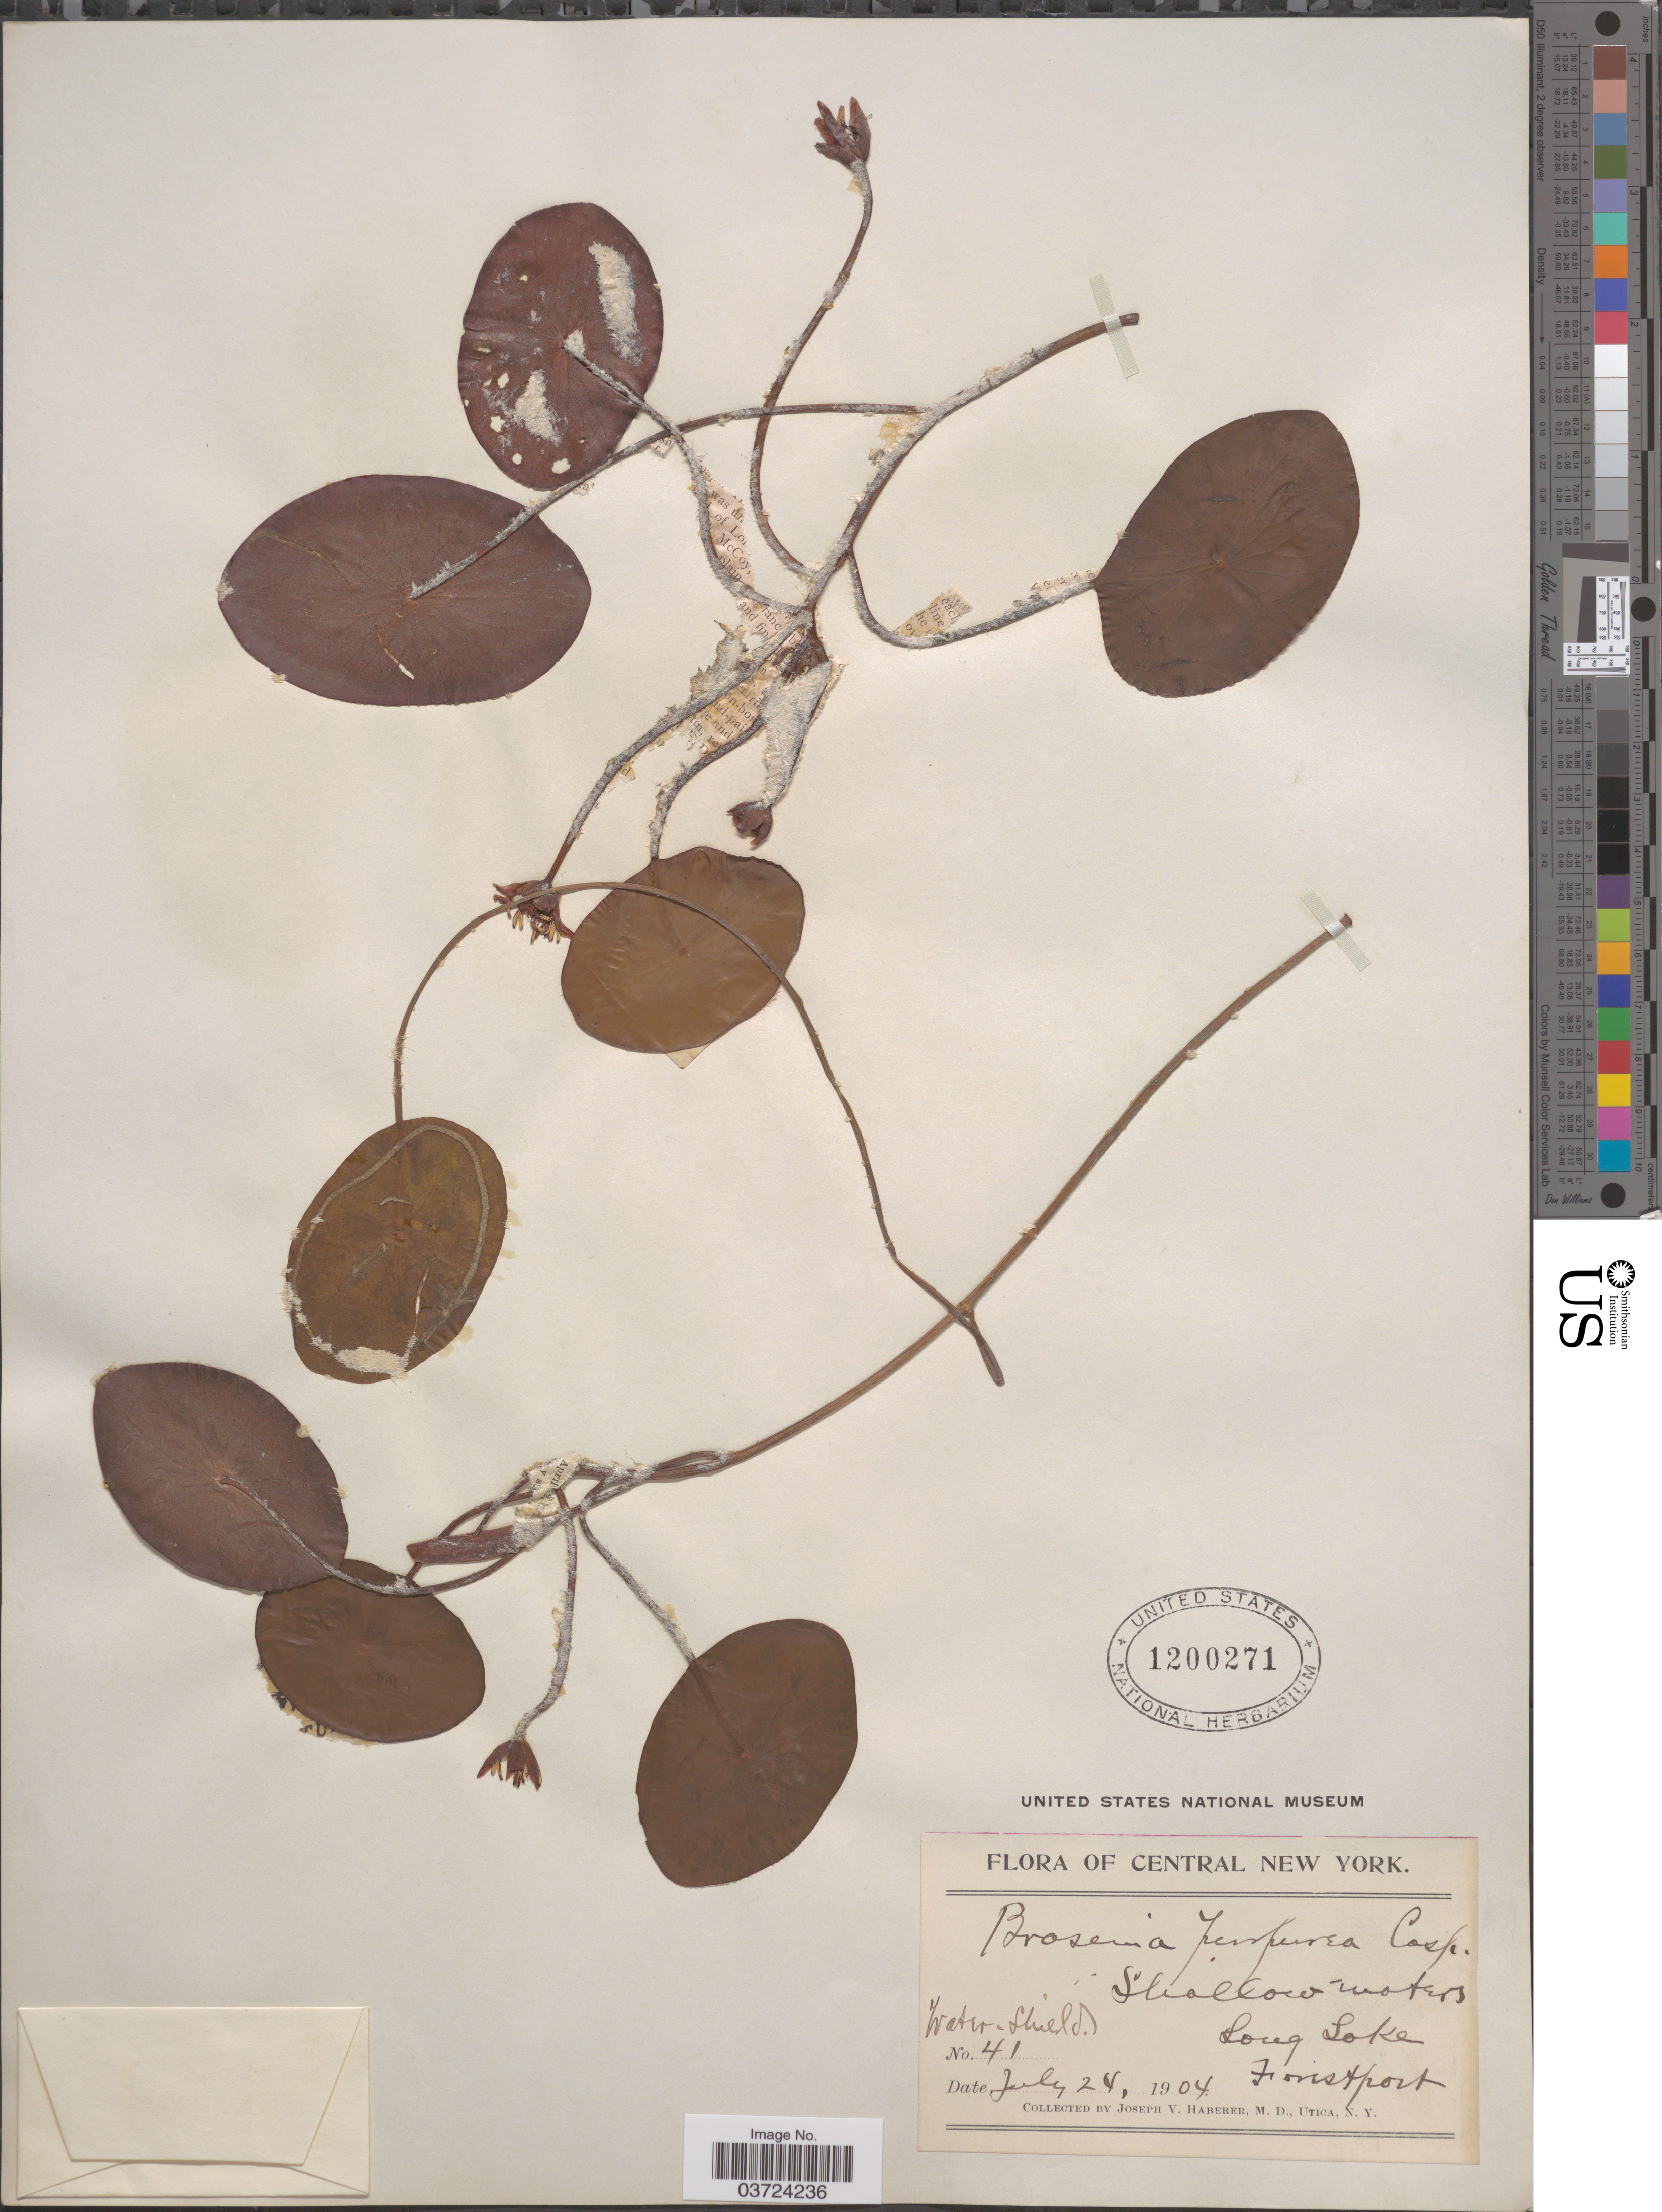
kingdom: Plantae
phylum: Tracheophyta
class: Magnoliopsida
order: Nymphaeales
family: Cabombaceae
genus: Brasenia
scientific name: Brasenia schreberi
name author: J.F. Gmel.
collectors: J. V. Haberer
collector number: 41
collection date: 1904-07-24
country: United States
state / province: New York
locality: Central New York. Long Lake.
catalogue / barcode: US 1200271